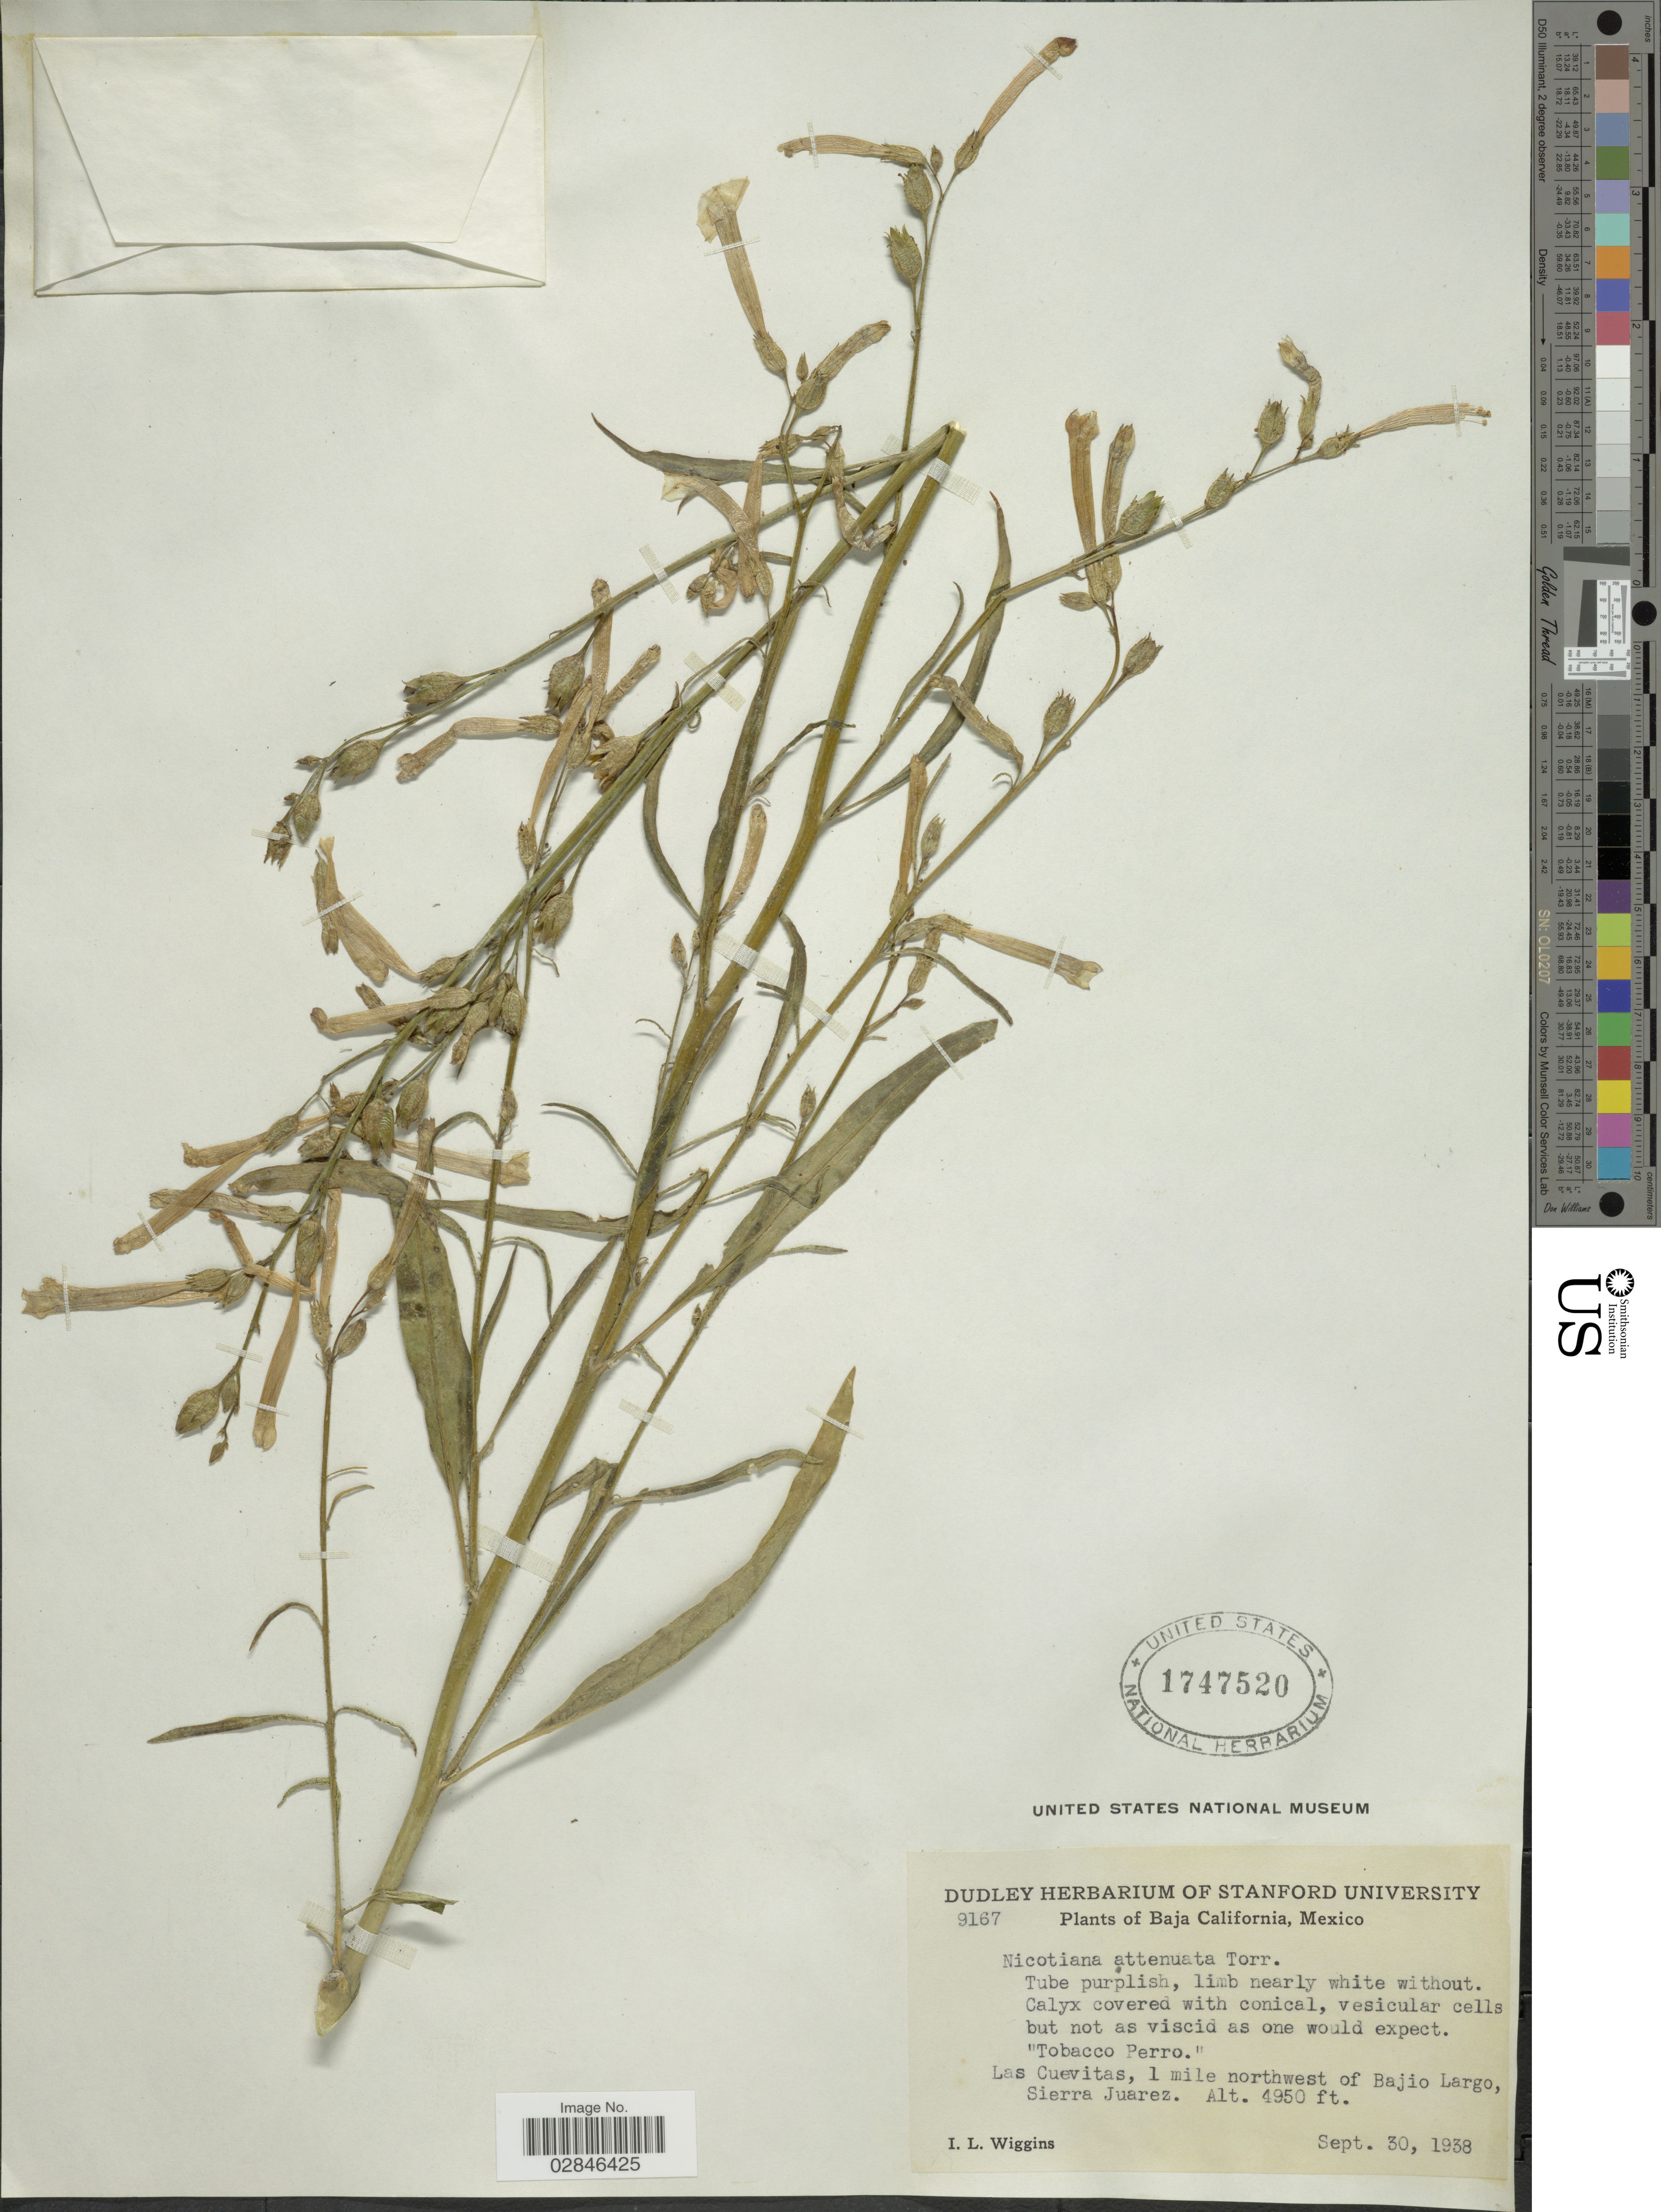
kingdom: Plantae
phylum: Tracheophyta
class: Magnoliopsida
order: Solanales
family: Solanaceae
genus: Nicotiana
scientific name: Nicotiana attenuata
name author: Torr. ex S. Watson in C. King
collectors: I. L. Wiggins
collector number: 9167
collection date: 1938-09-30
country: Mexico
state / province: Baja California Norte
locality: Las Cuevitas, 1 mile northwest of Bajio Largo, Sierra Juarez.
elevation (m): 1509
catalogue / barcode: US 1747520